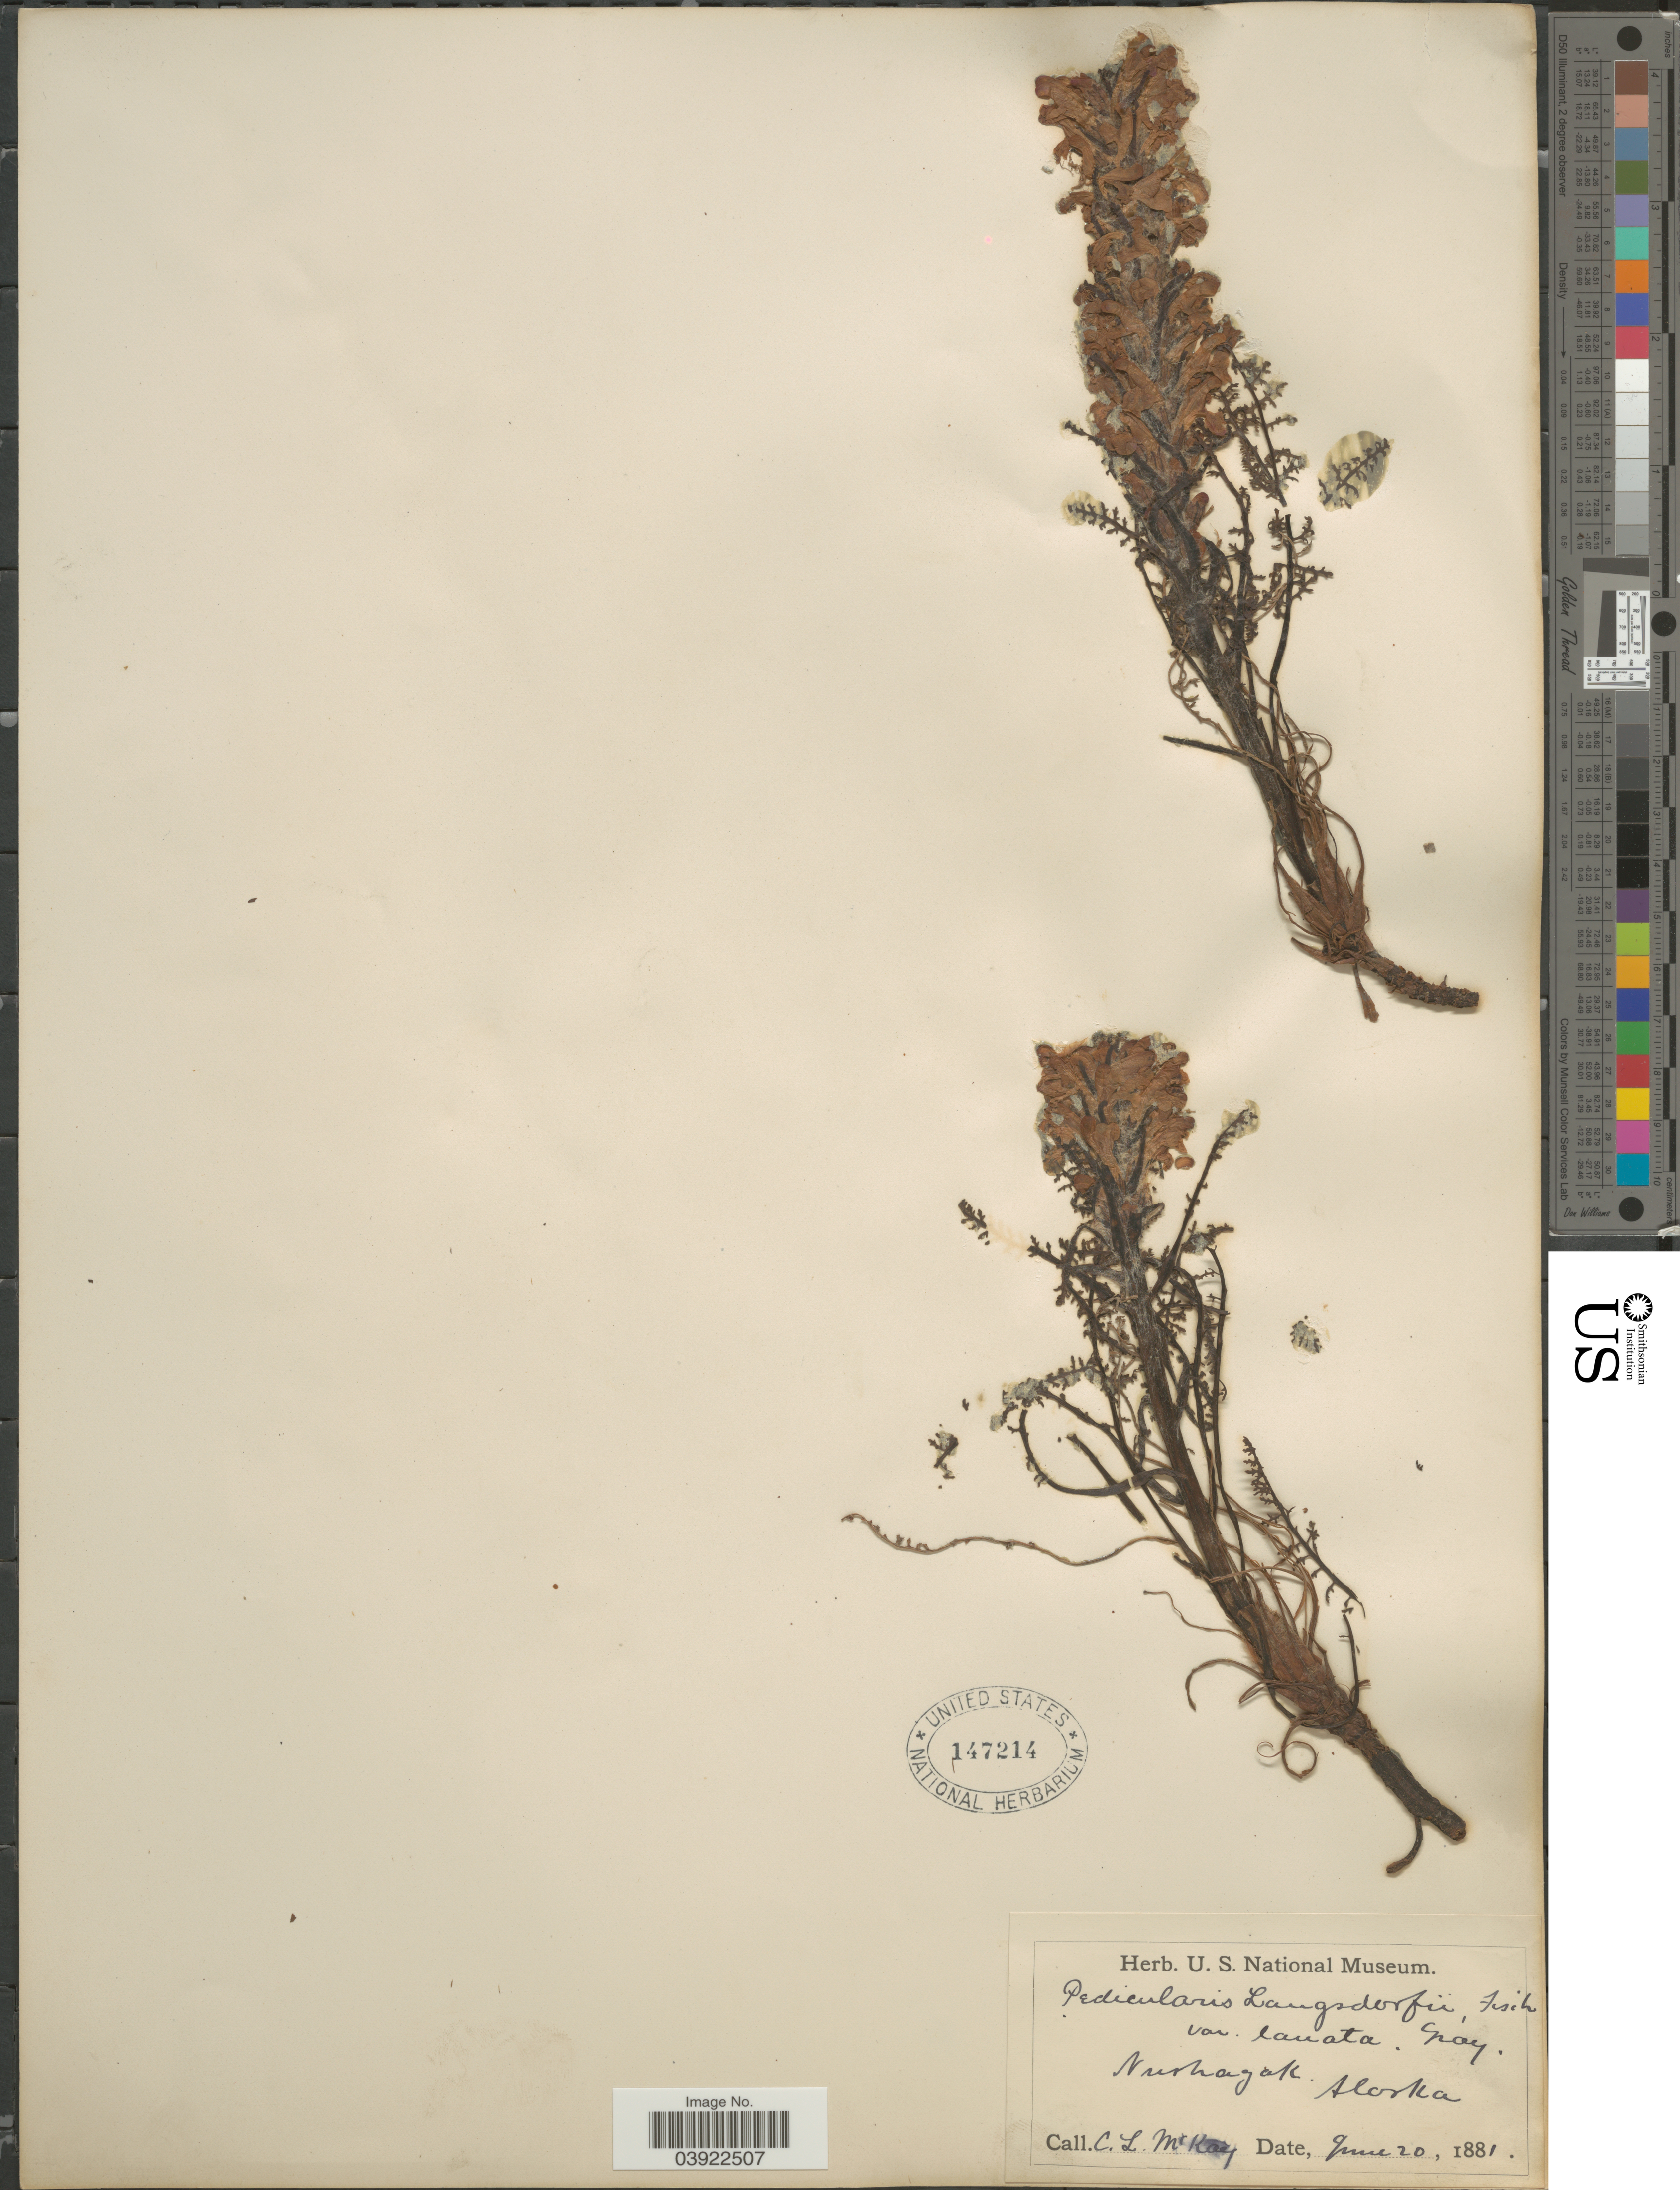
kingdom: Plantae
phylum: Tracheophyta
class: Magnoliopsida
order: Lamiales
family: Orobanchaceae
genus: Pedicularis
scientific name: Pedicularis lanata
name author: Willd. ex Cham. & Schltdl.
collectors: C. McKay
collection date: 1881-06-20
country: United States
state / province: Alaska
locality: Nushagak.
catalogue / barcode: US 147214